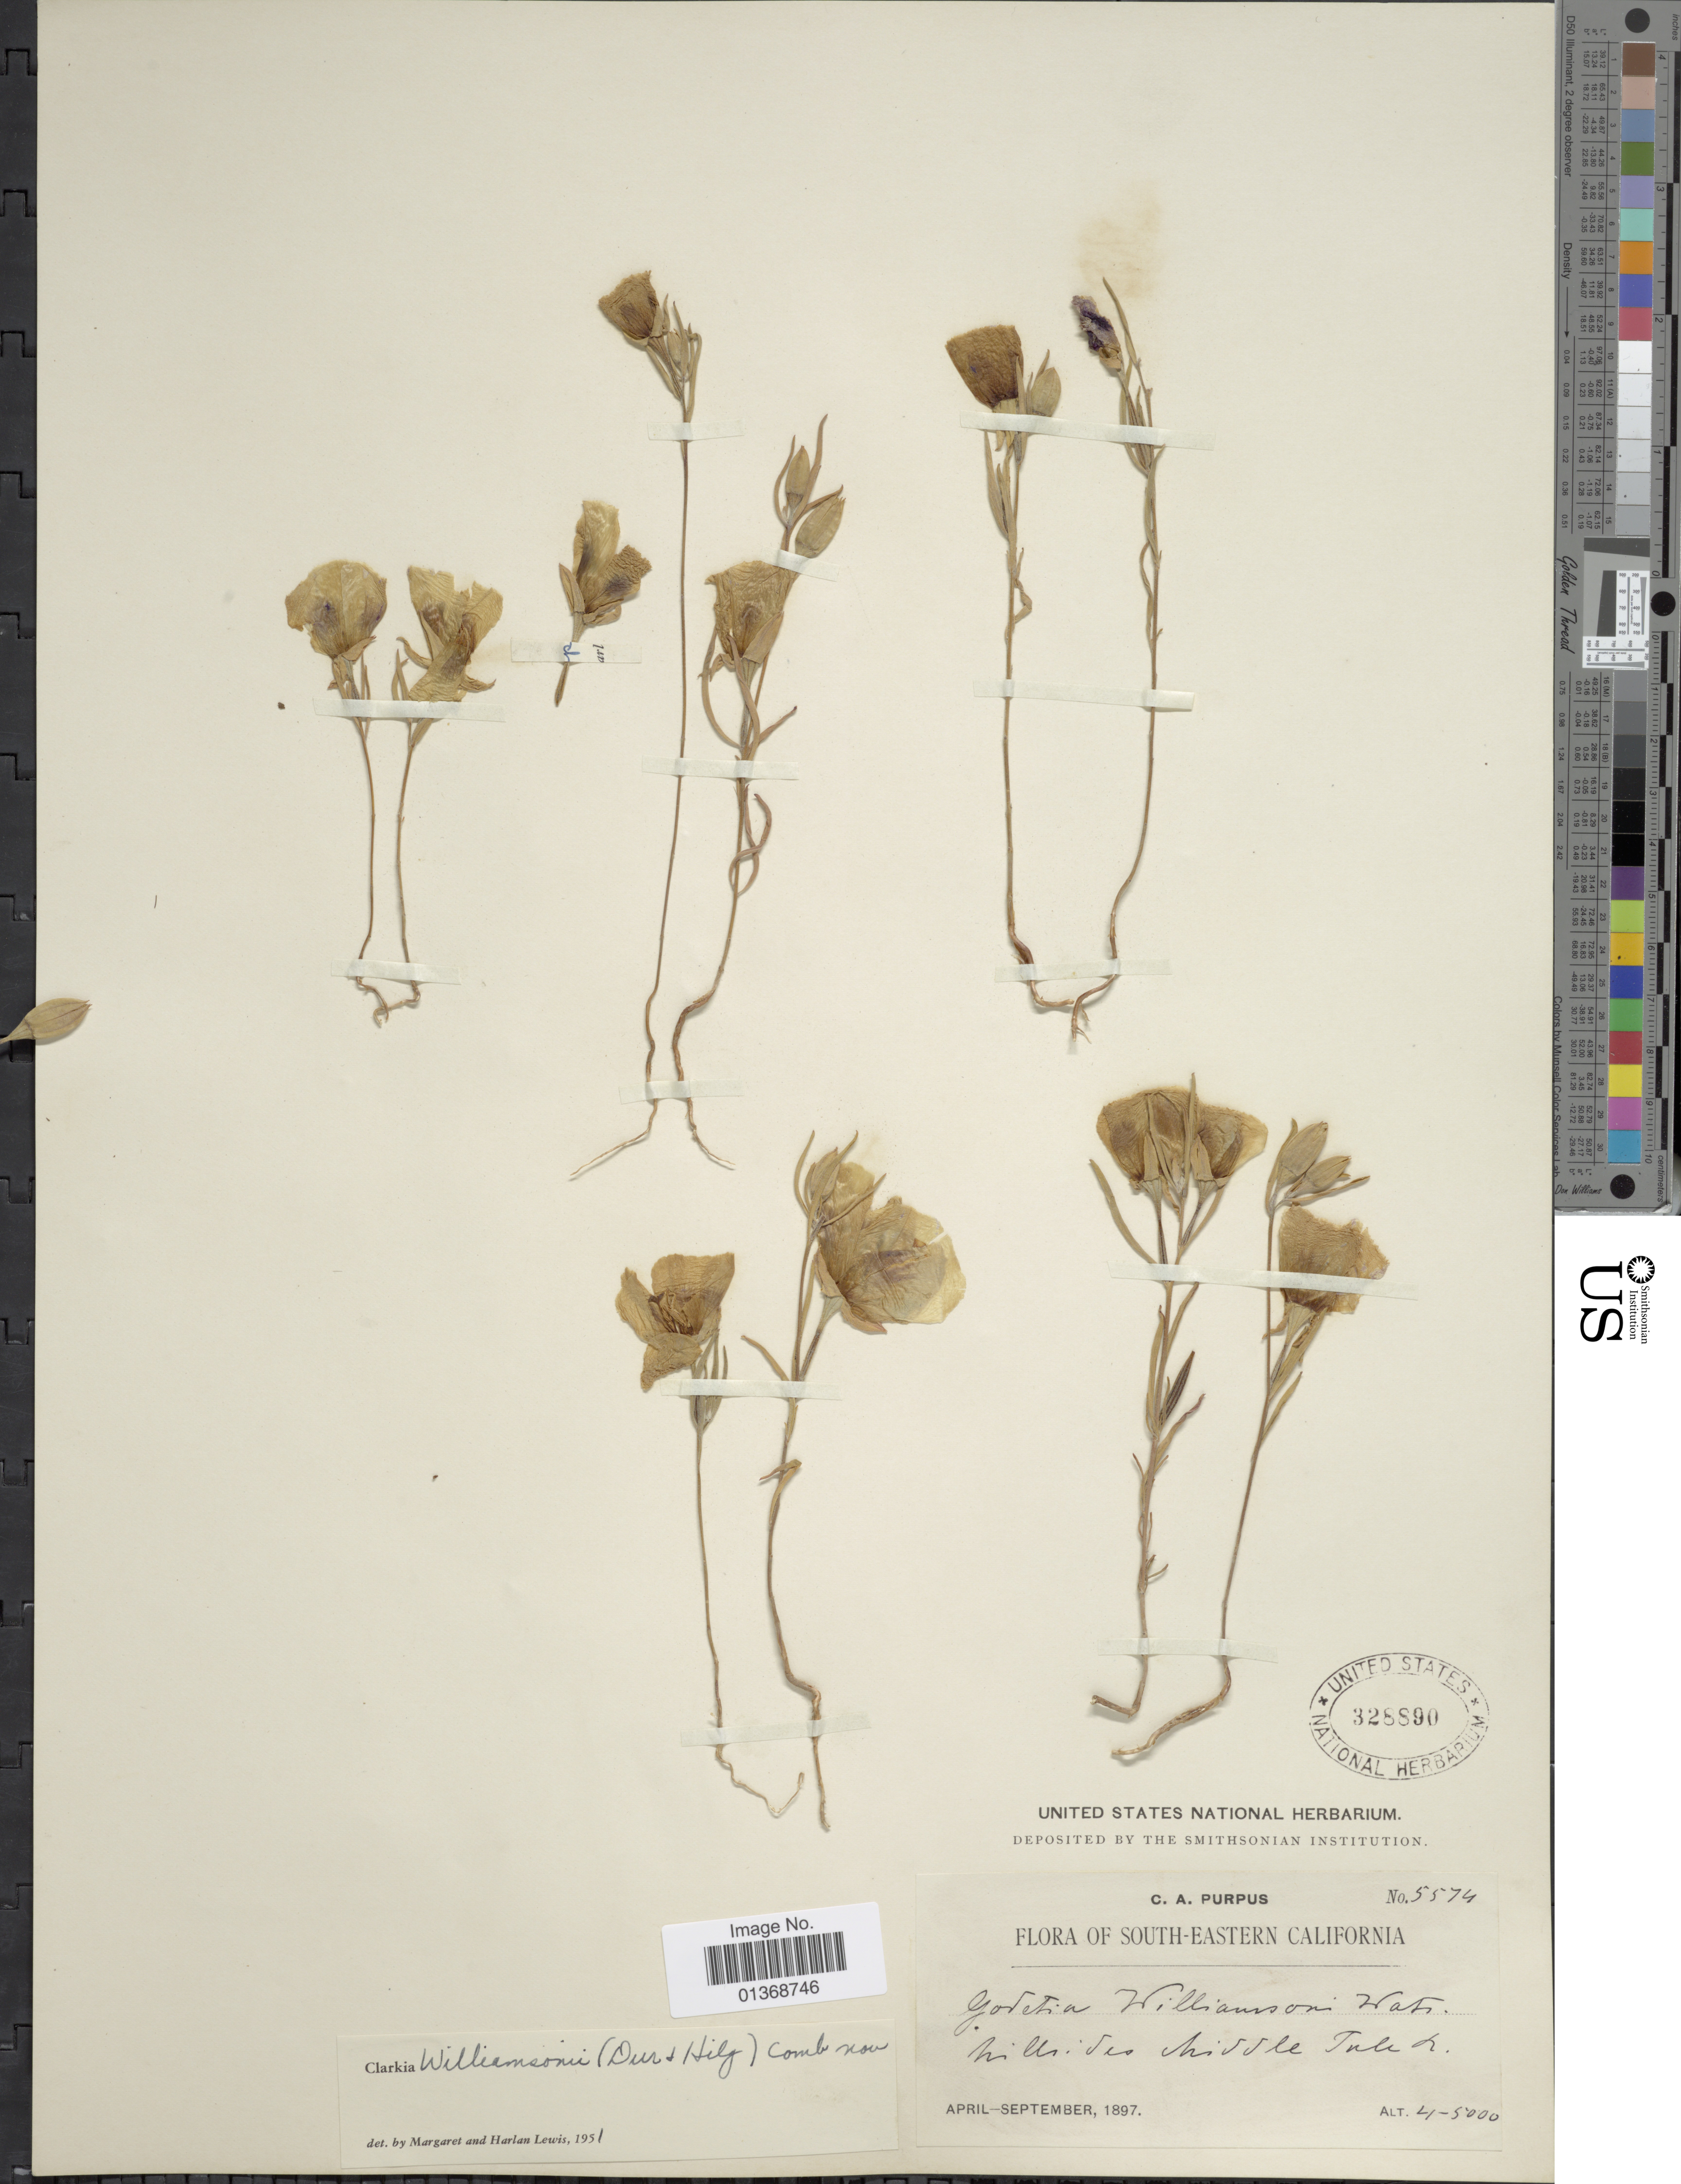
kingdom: Plantae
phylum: Tracheophyta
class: Magnoliopsida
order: Myrtales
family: Onagraceae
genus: Clarkia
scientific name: Clarkia williamsonii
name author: (Durand & Hilg.) F. H. Lewis & M.E. Lewis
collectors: C. A. Purpus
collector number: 5574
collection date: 1897-04/1897-09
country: United States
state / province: California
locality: South-Eastern California, hillsides Middle tule R.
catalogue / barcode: US 328890